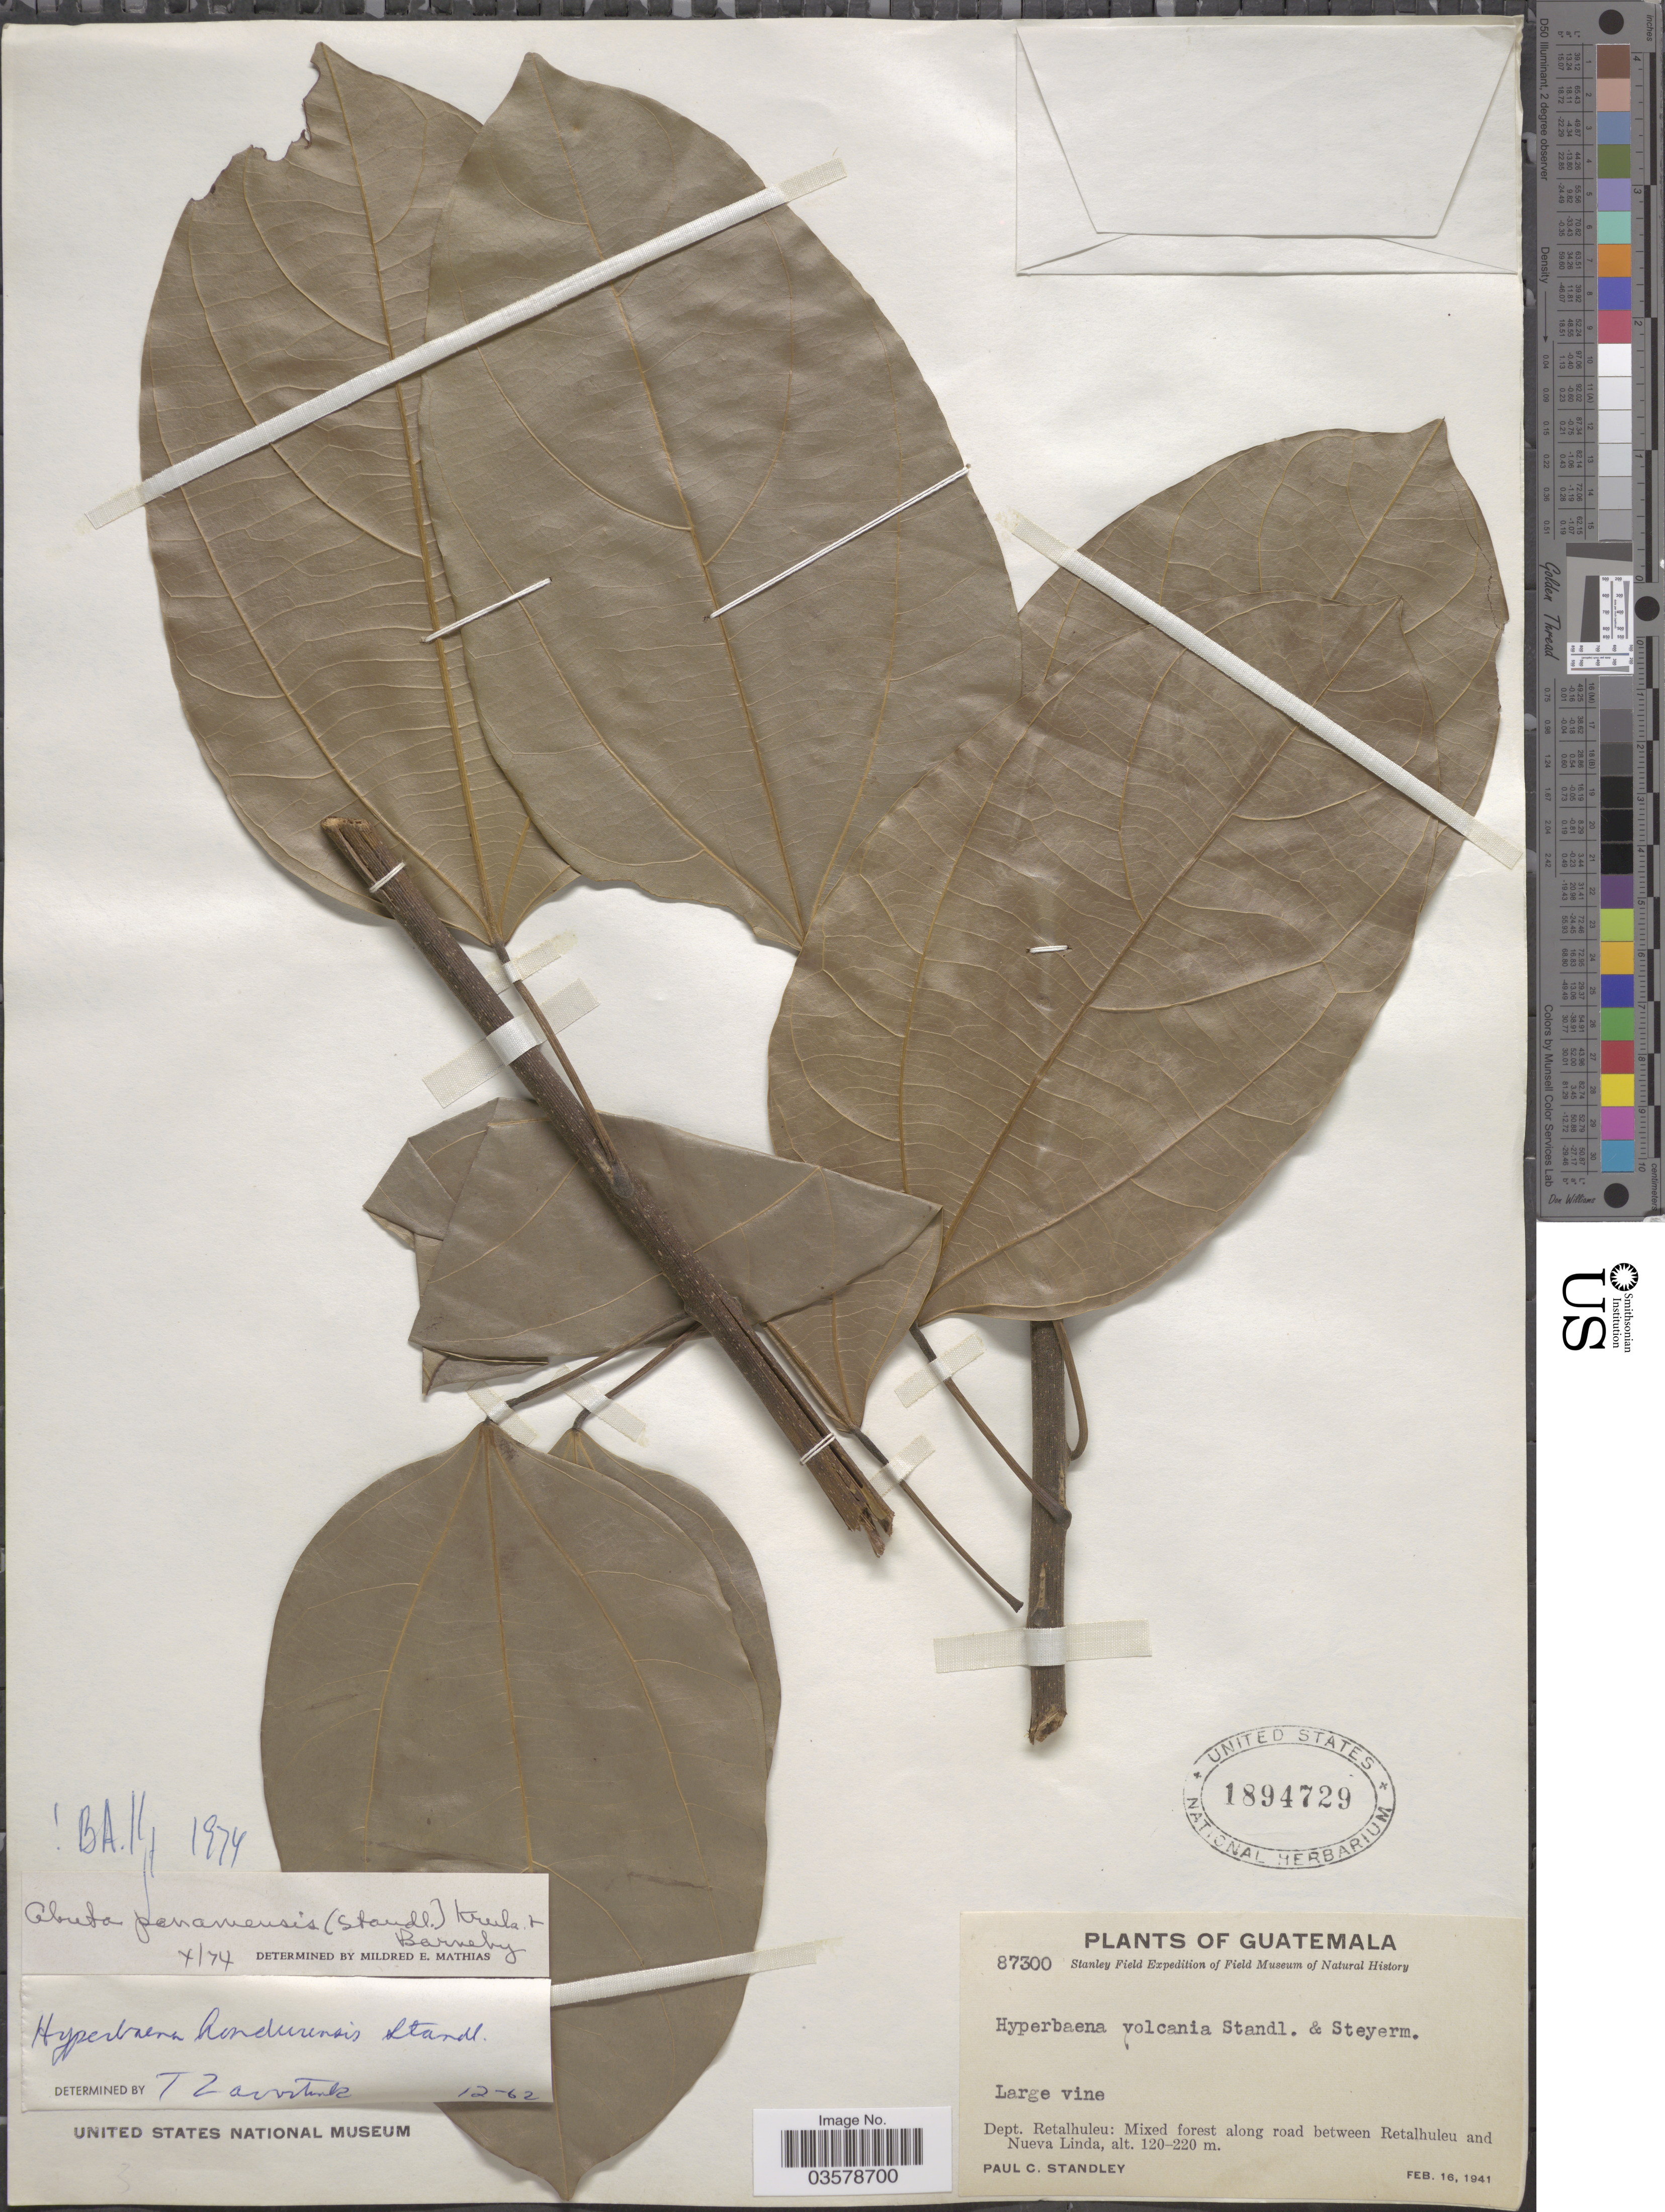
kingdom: Plantae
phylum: Tracheophyta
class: Magnoliopsida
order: Ranunculales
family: Menispermaceae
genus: Abuta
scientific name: Abuta panamensis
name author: (Standl.) Krukoff & Barneby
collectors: P. C. Standley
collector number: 87300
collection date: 1941-02-16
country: Guatemala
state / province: Retalhuleu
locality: Dept. Retalhuleu: Mixed forest along road between Retalhuleu and Nueva Linda.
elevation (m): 120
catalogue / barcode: US 1894729